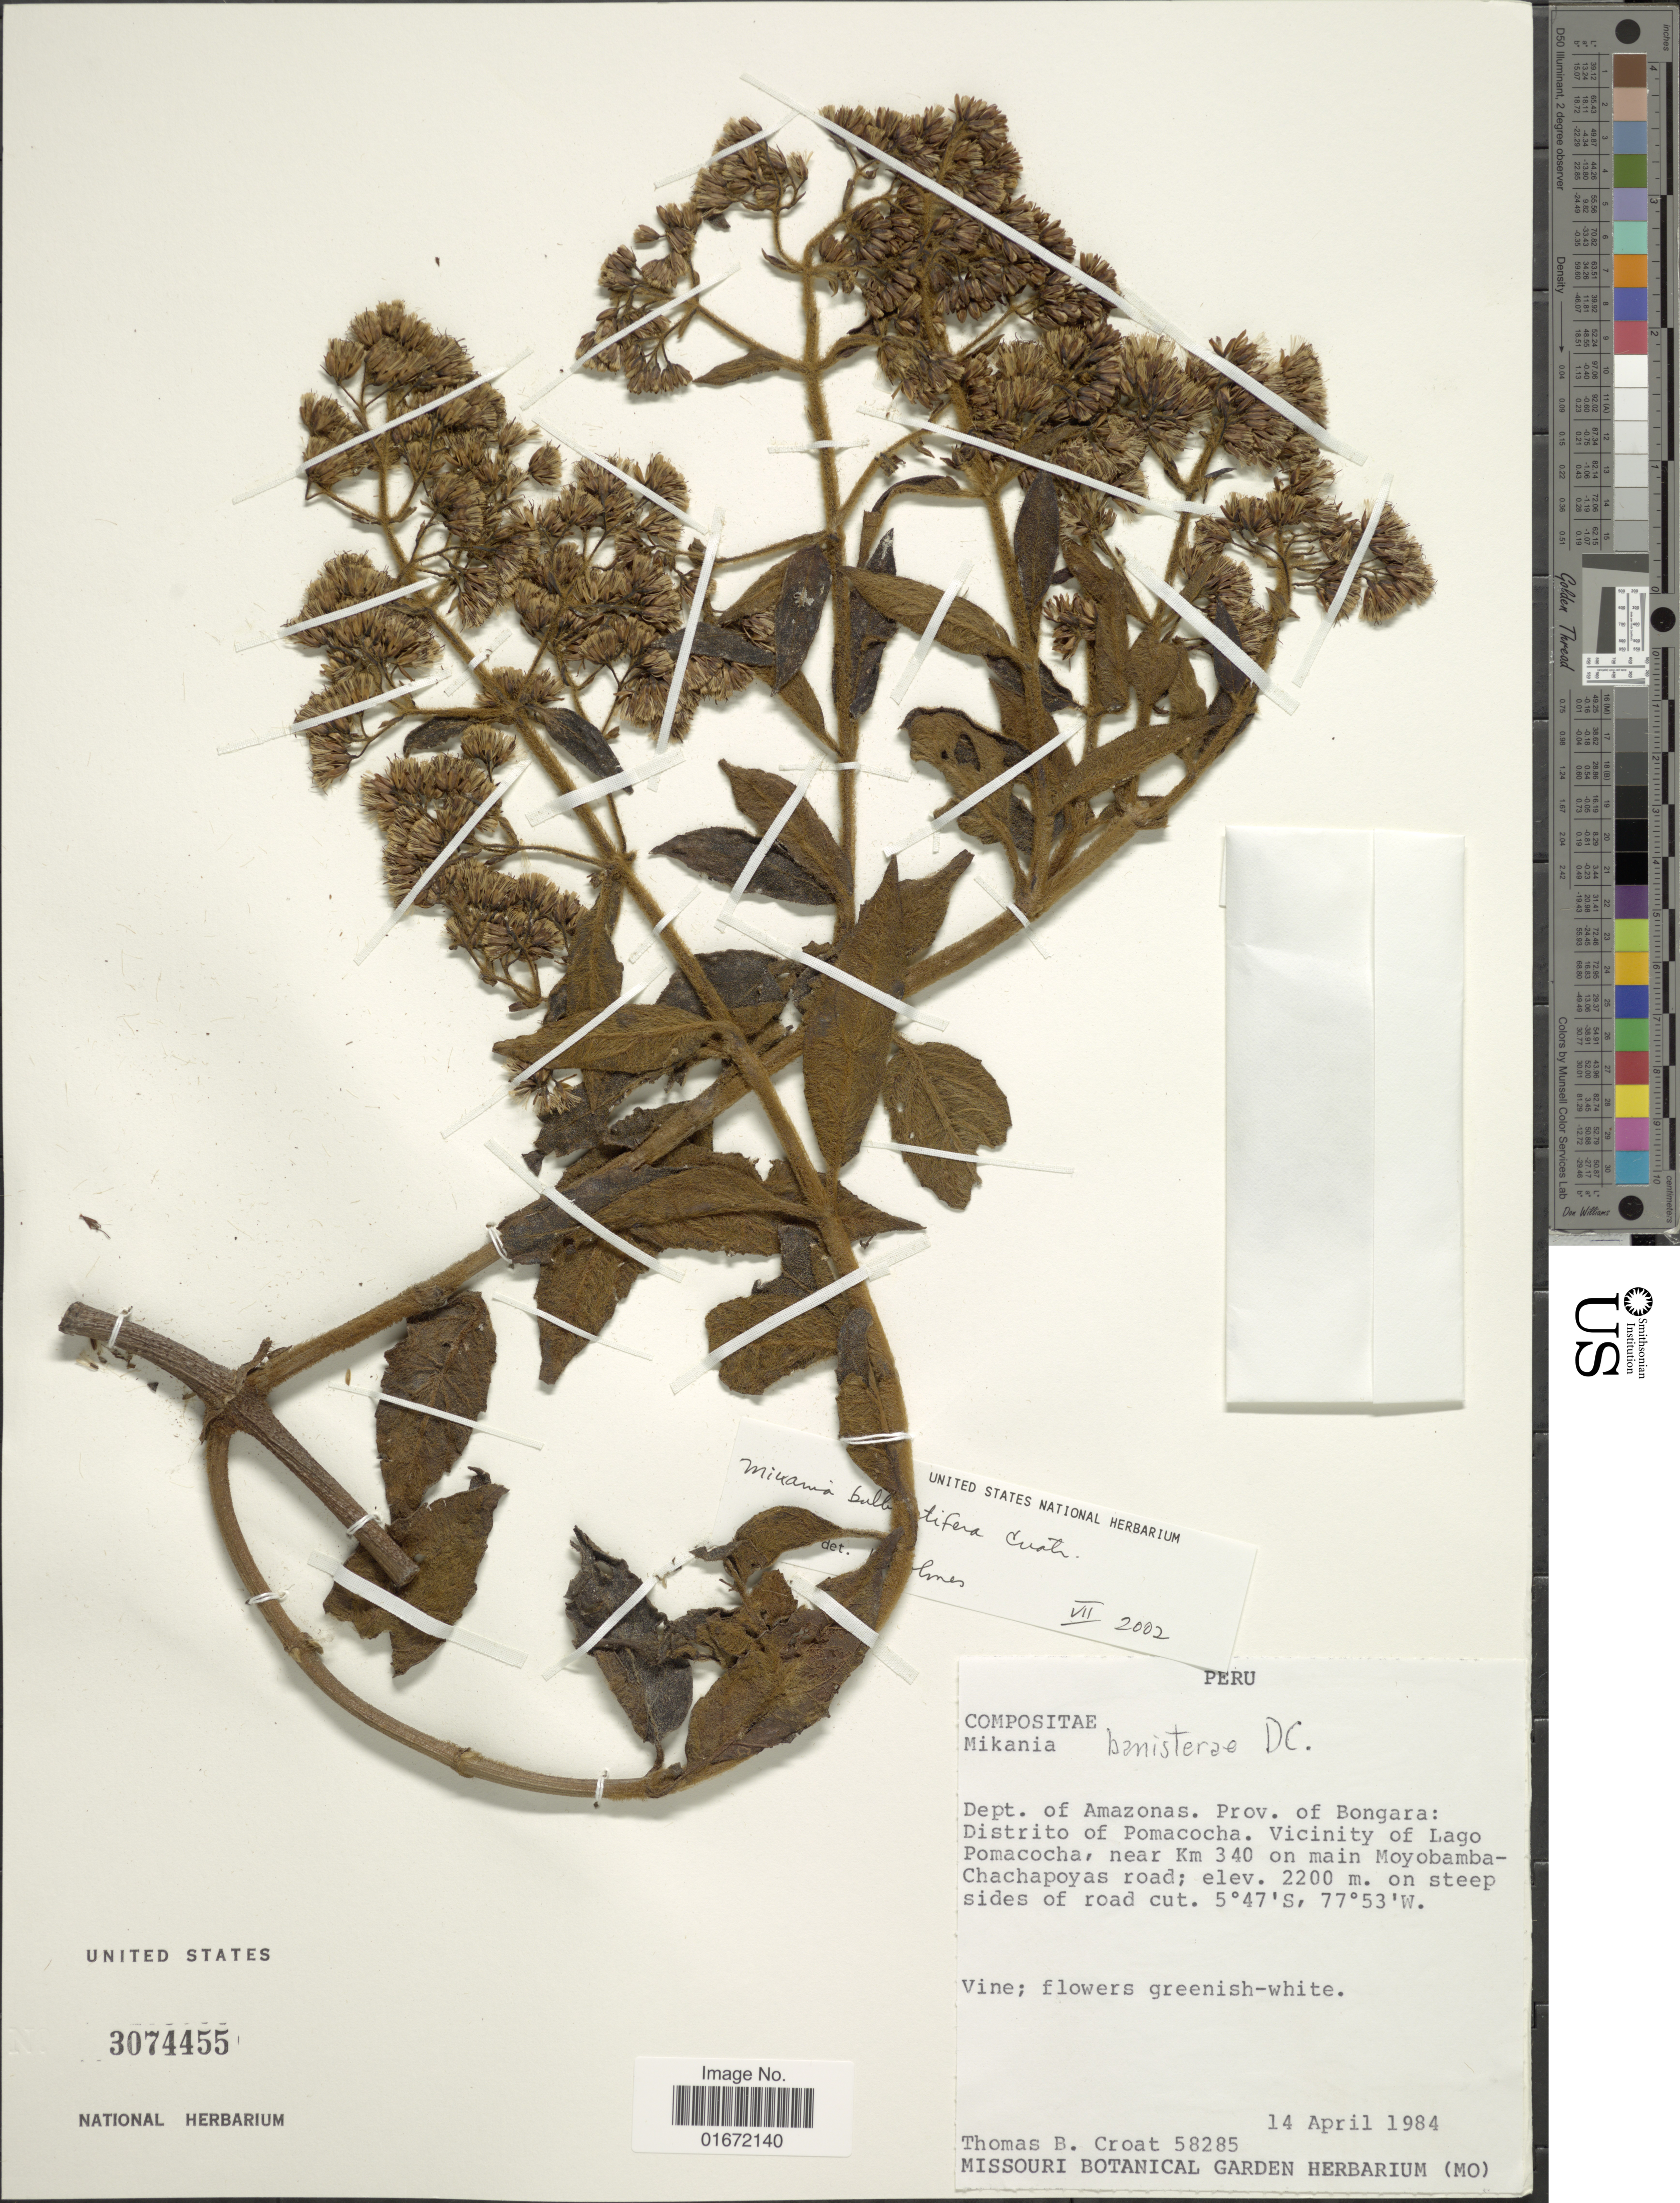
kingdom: Plantae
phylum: Tracheophyta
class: Magnoliopsida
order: Asterales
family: Asteraceae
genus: Mikania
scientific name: Mikania bulbisetifera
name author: Cuatrec.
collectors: T. B. Croat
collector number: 58285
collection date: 1984-04-14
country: Peru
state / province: Amazonas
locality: Dept. of Amazonas. Prov. of Bongara: Distrito of Pomacocha. Vicinity of Lago Pomacocha, near Km 340 on main Moyobamba-Chachapoyas road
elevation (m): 2200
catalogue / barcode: US 3074455